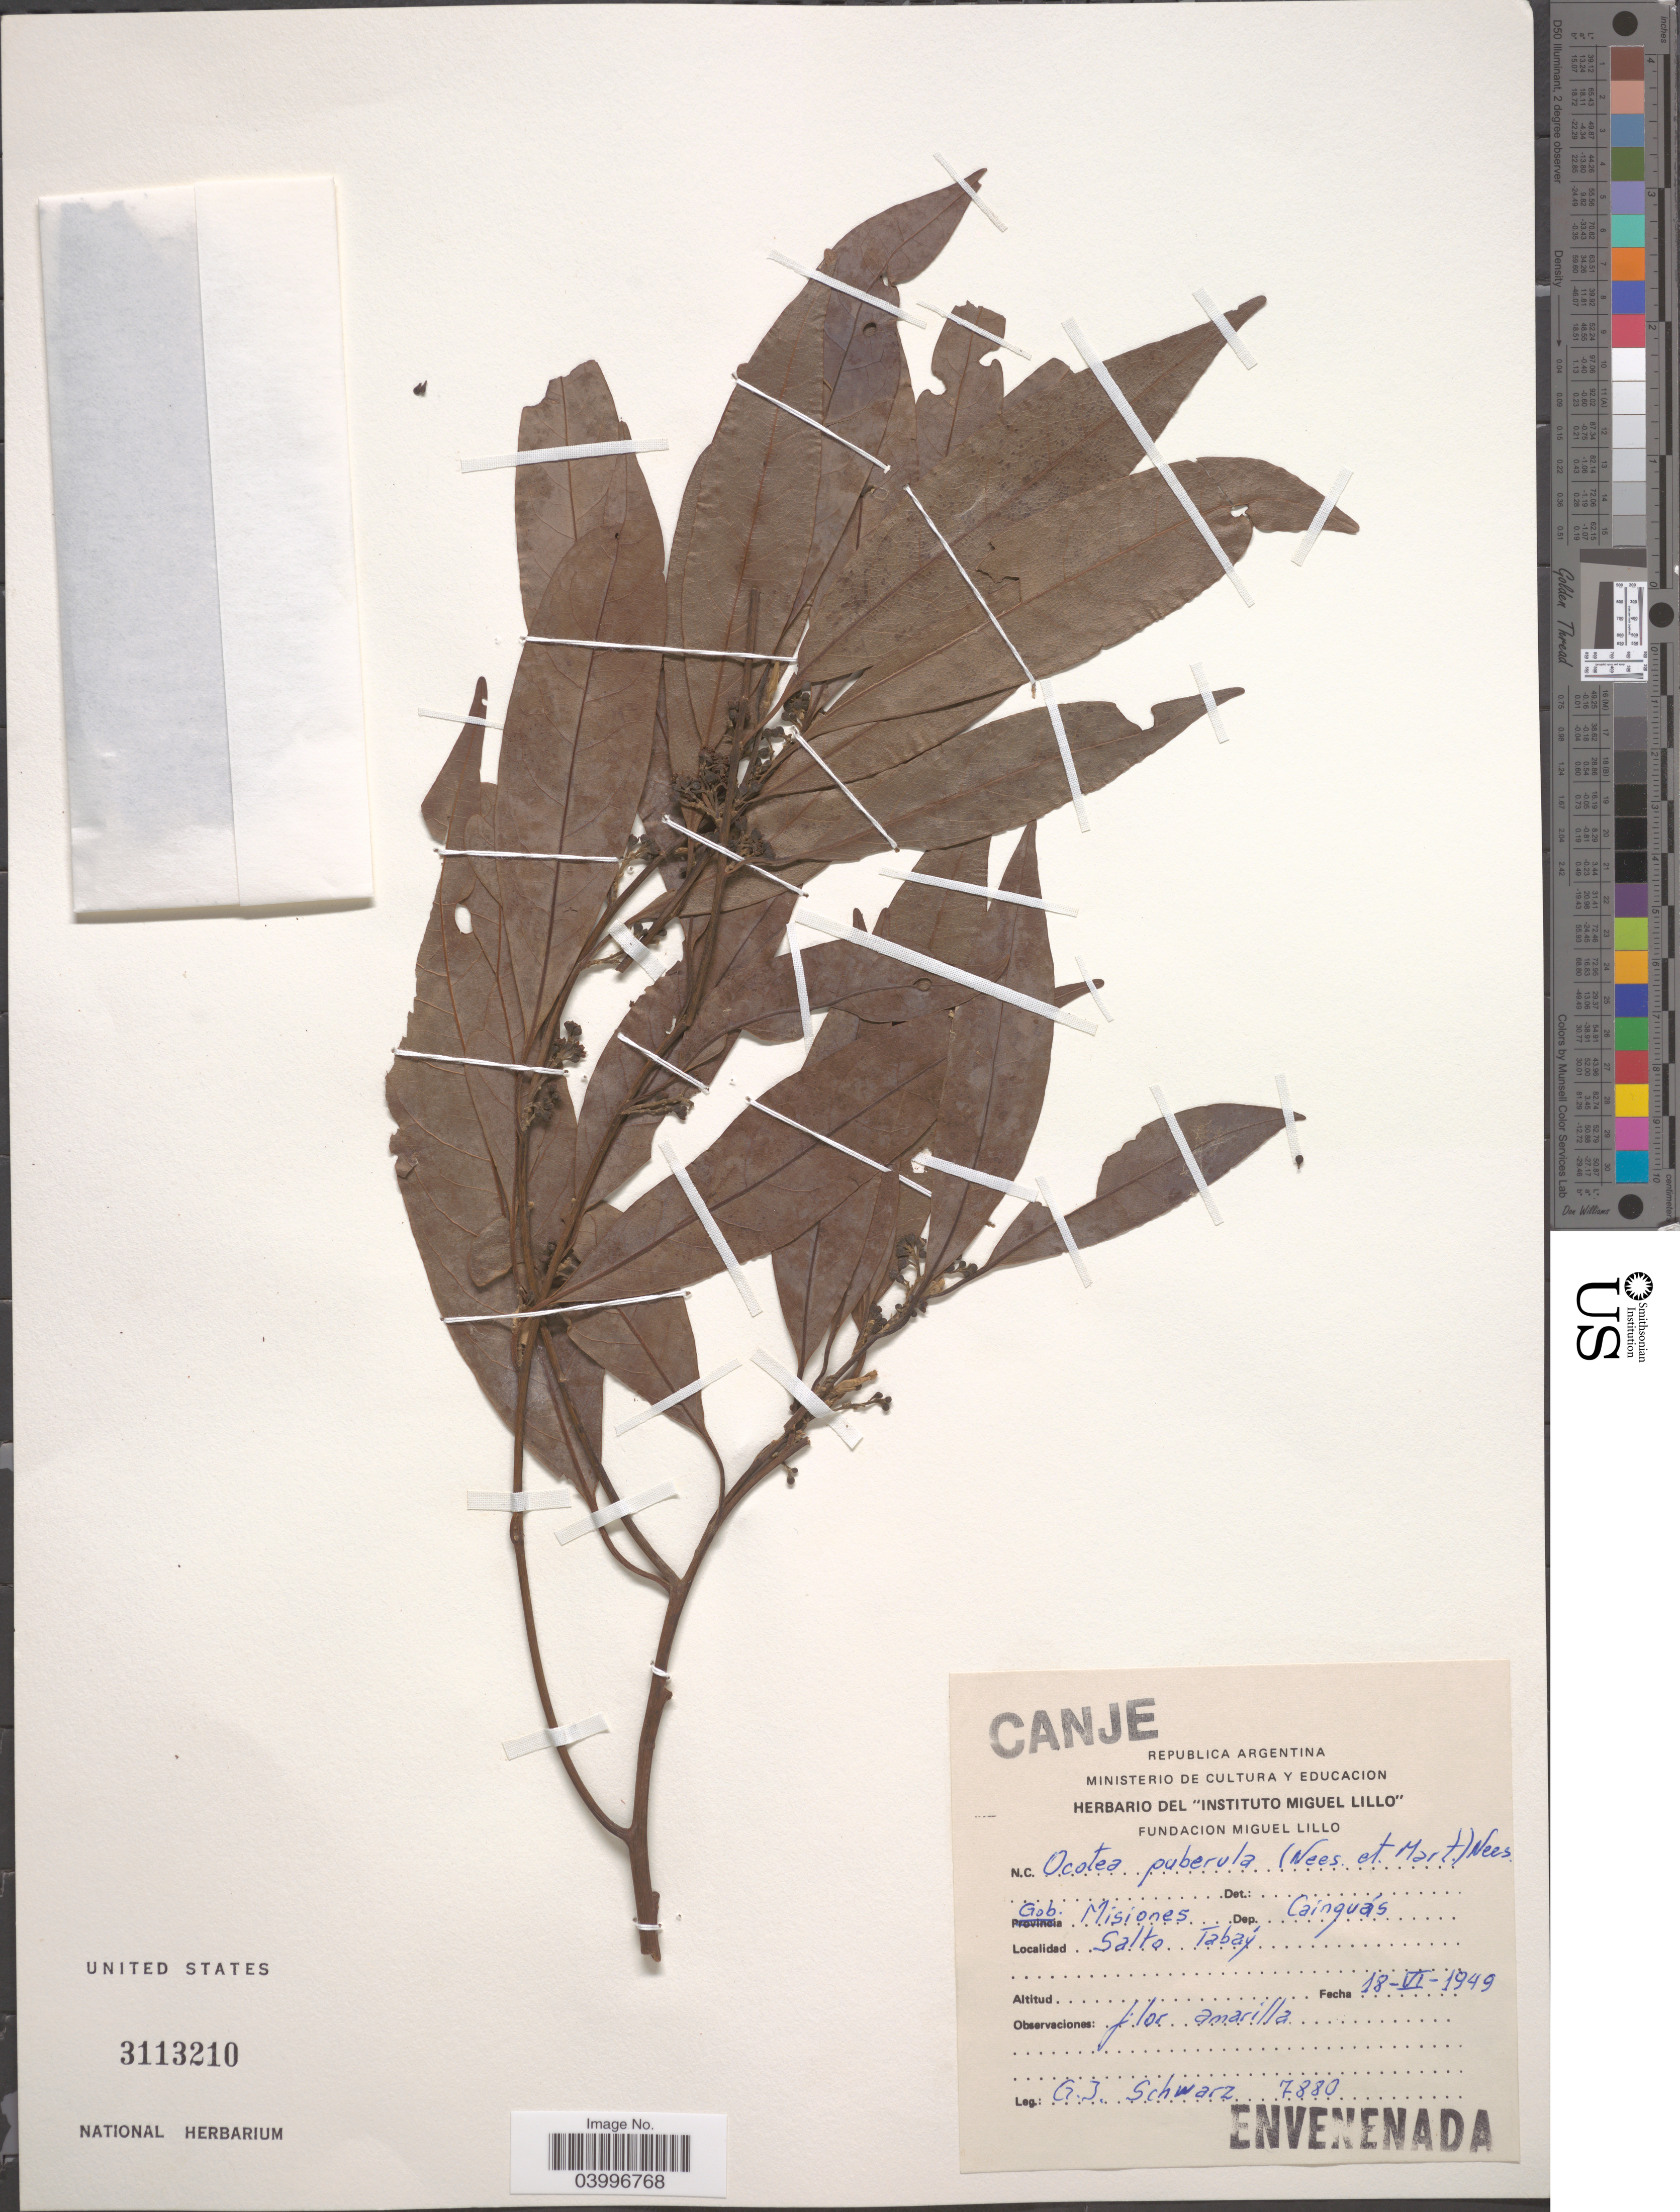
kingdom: Plantae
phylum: Tracheophyta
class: Magnoliopsida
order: Laurales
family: Lauraceae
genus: Ocotea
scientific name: Ocotea puberula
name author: (Rich.) Nees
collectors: G. J. Schwarz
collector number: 7880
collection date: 1949-06-18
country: Argentina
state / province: Misiones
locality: Dep. Cainguás. Salto Tabaý.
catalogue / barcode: US 3113210